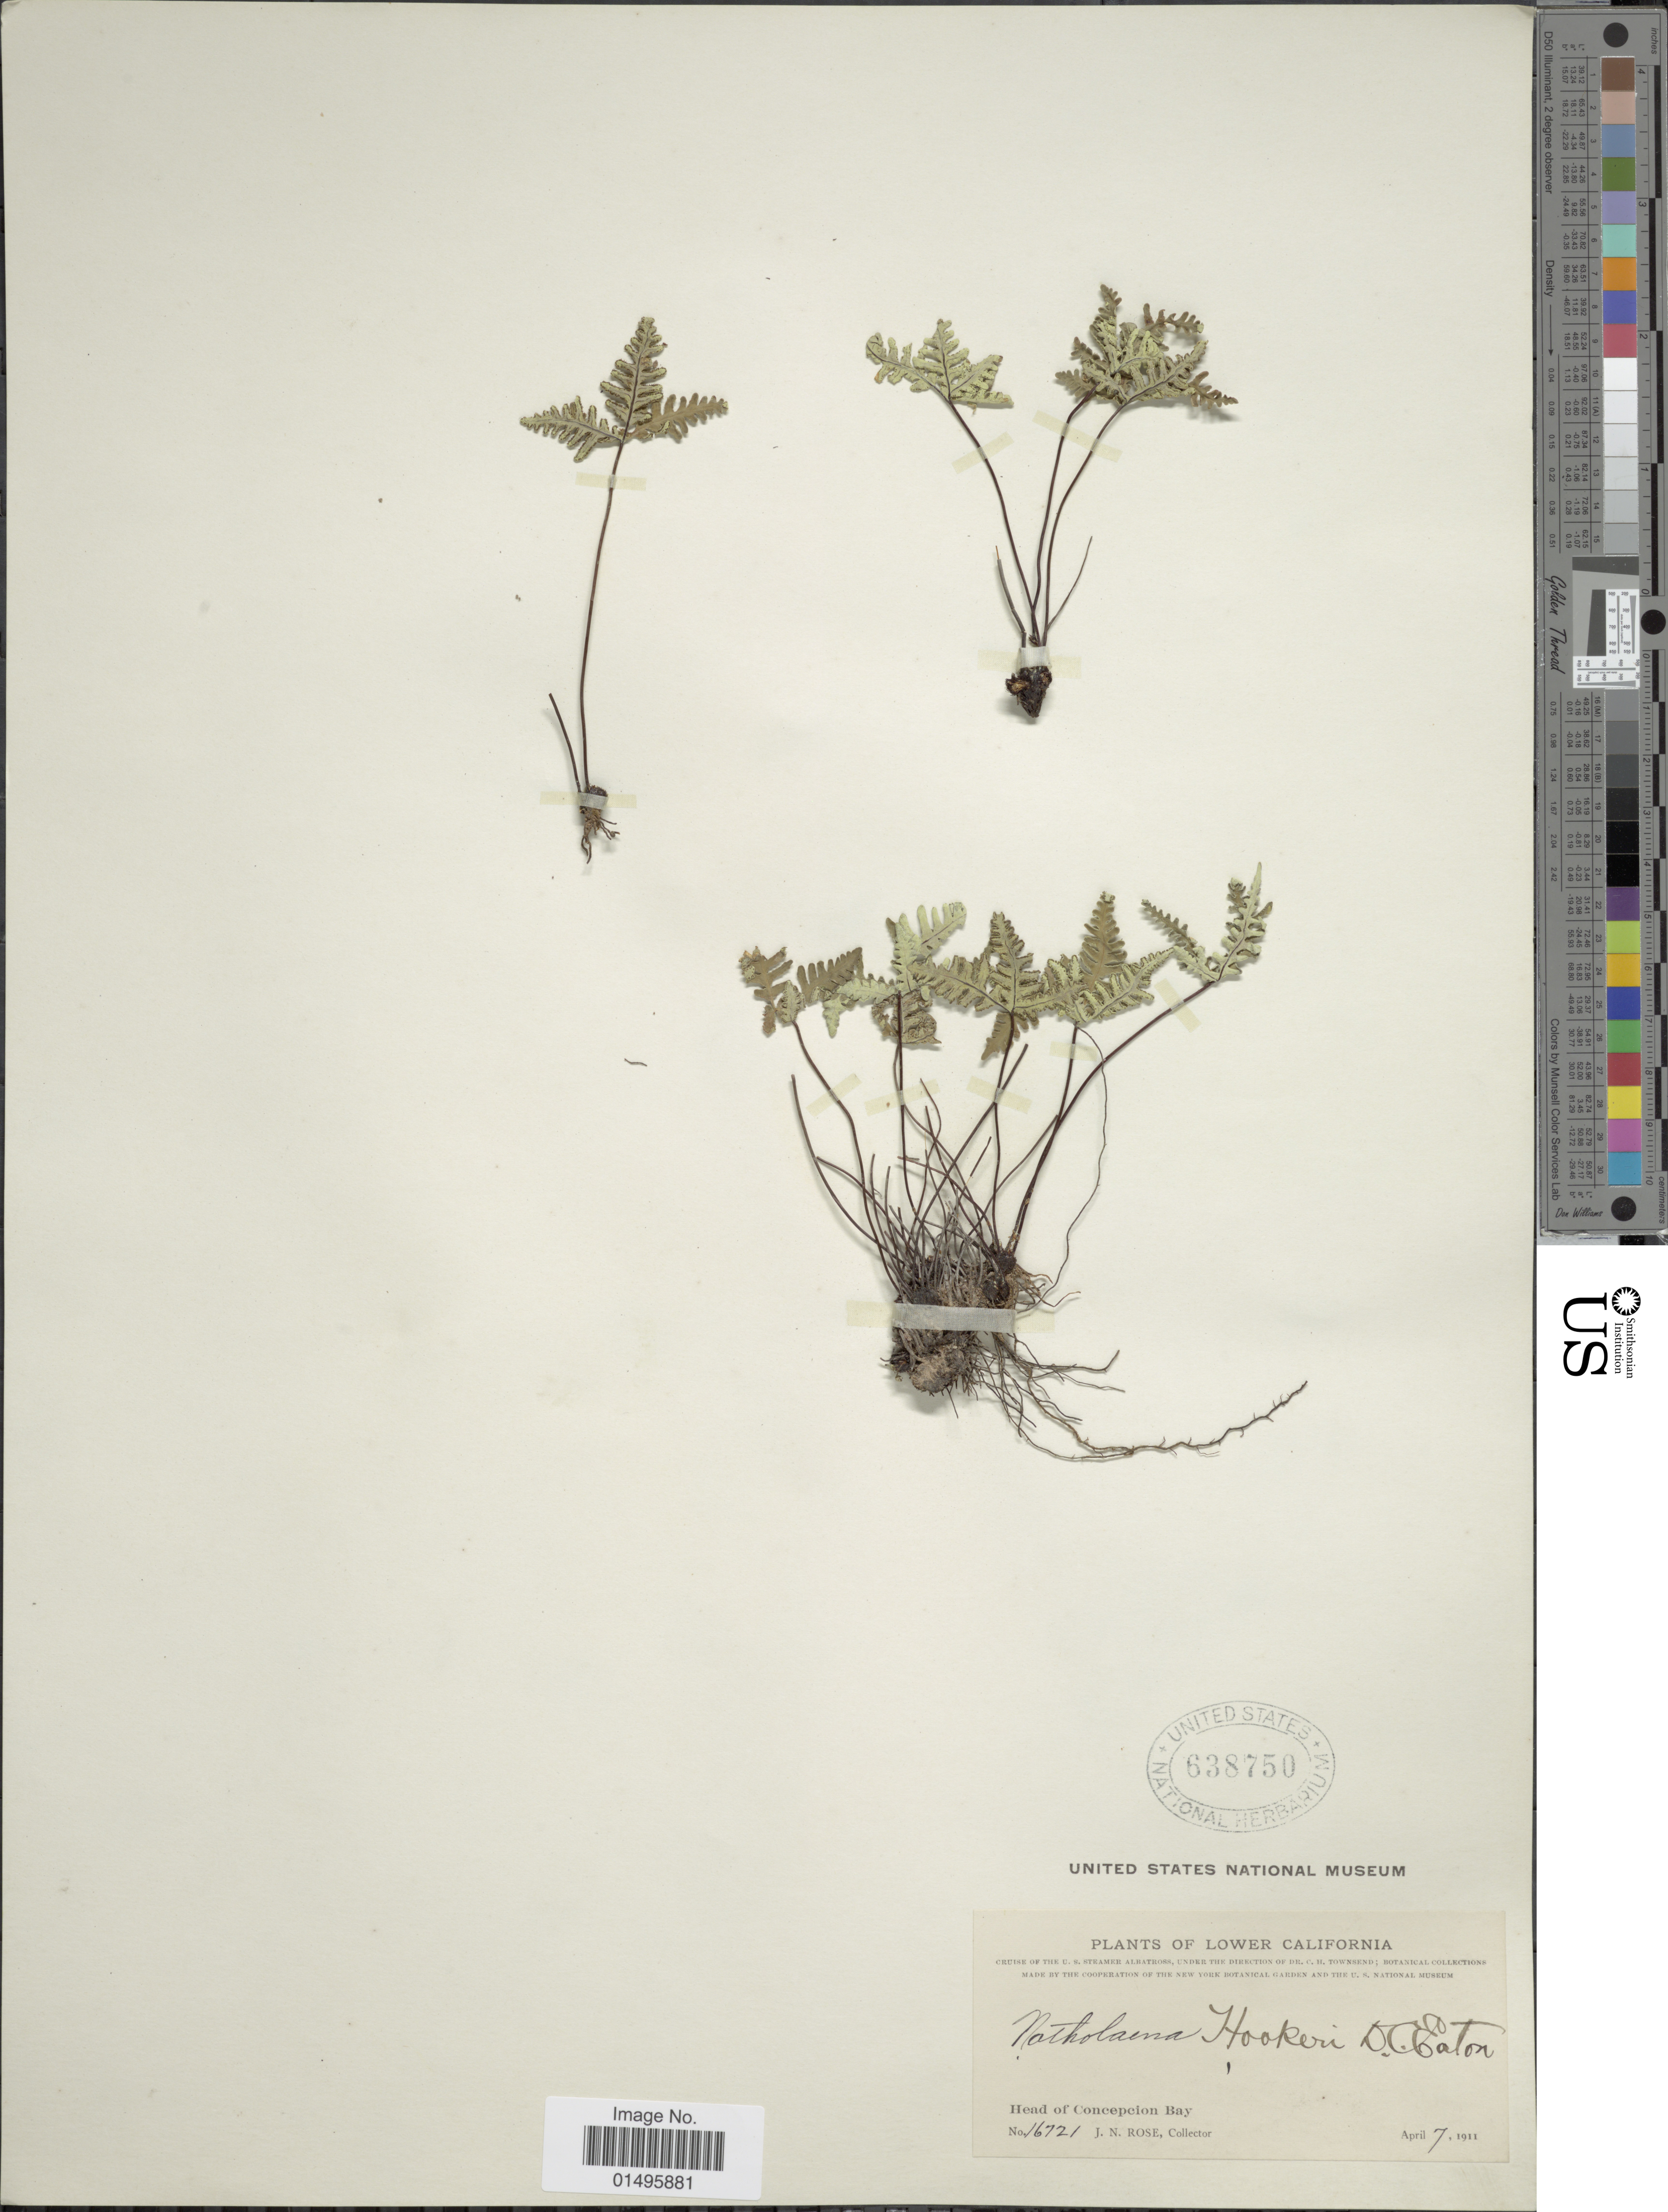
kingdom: Plantae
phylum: Tracheophyta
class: Polypodiopsida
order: Polypodiales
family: Pteridaceae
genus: Notholaena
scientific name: Notholaena standleyi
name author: Maxon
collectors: J. N. Rose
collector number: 16721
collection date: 1911-04-07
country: Mexico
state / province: Baja California Sur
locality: Lower California, head of Concepcoin Bay.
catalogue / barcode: US 638750